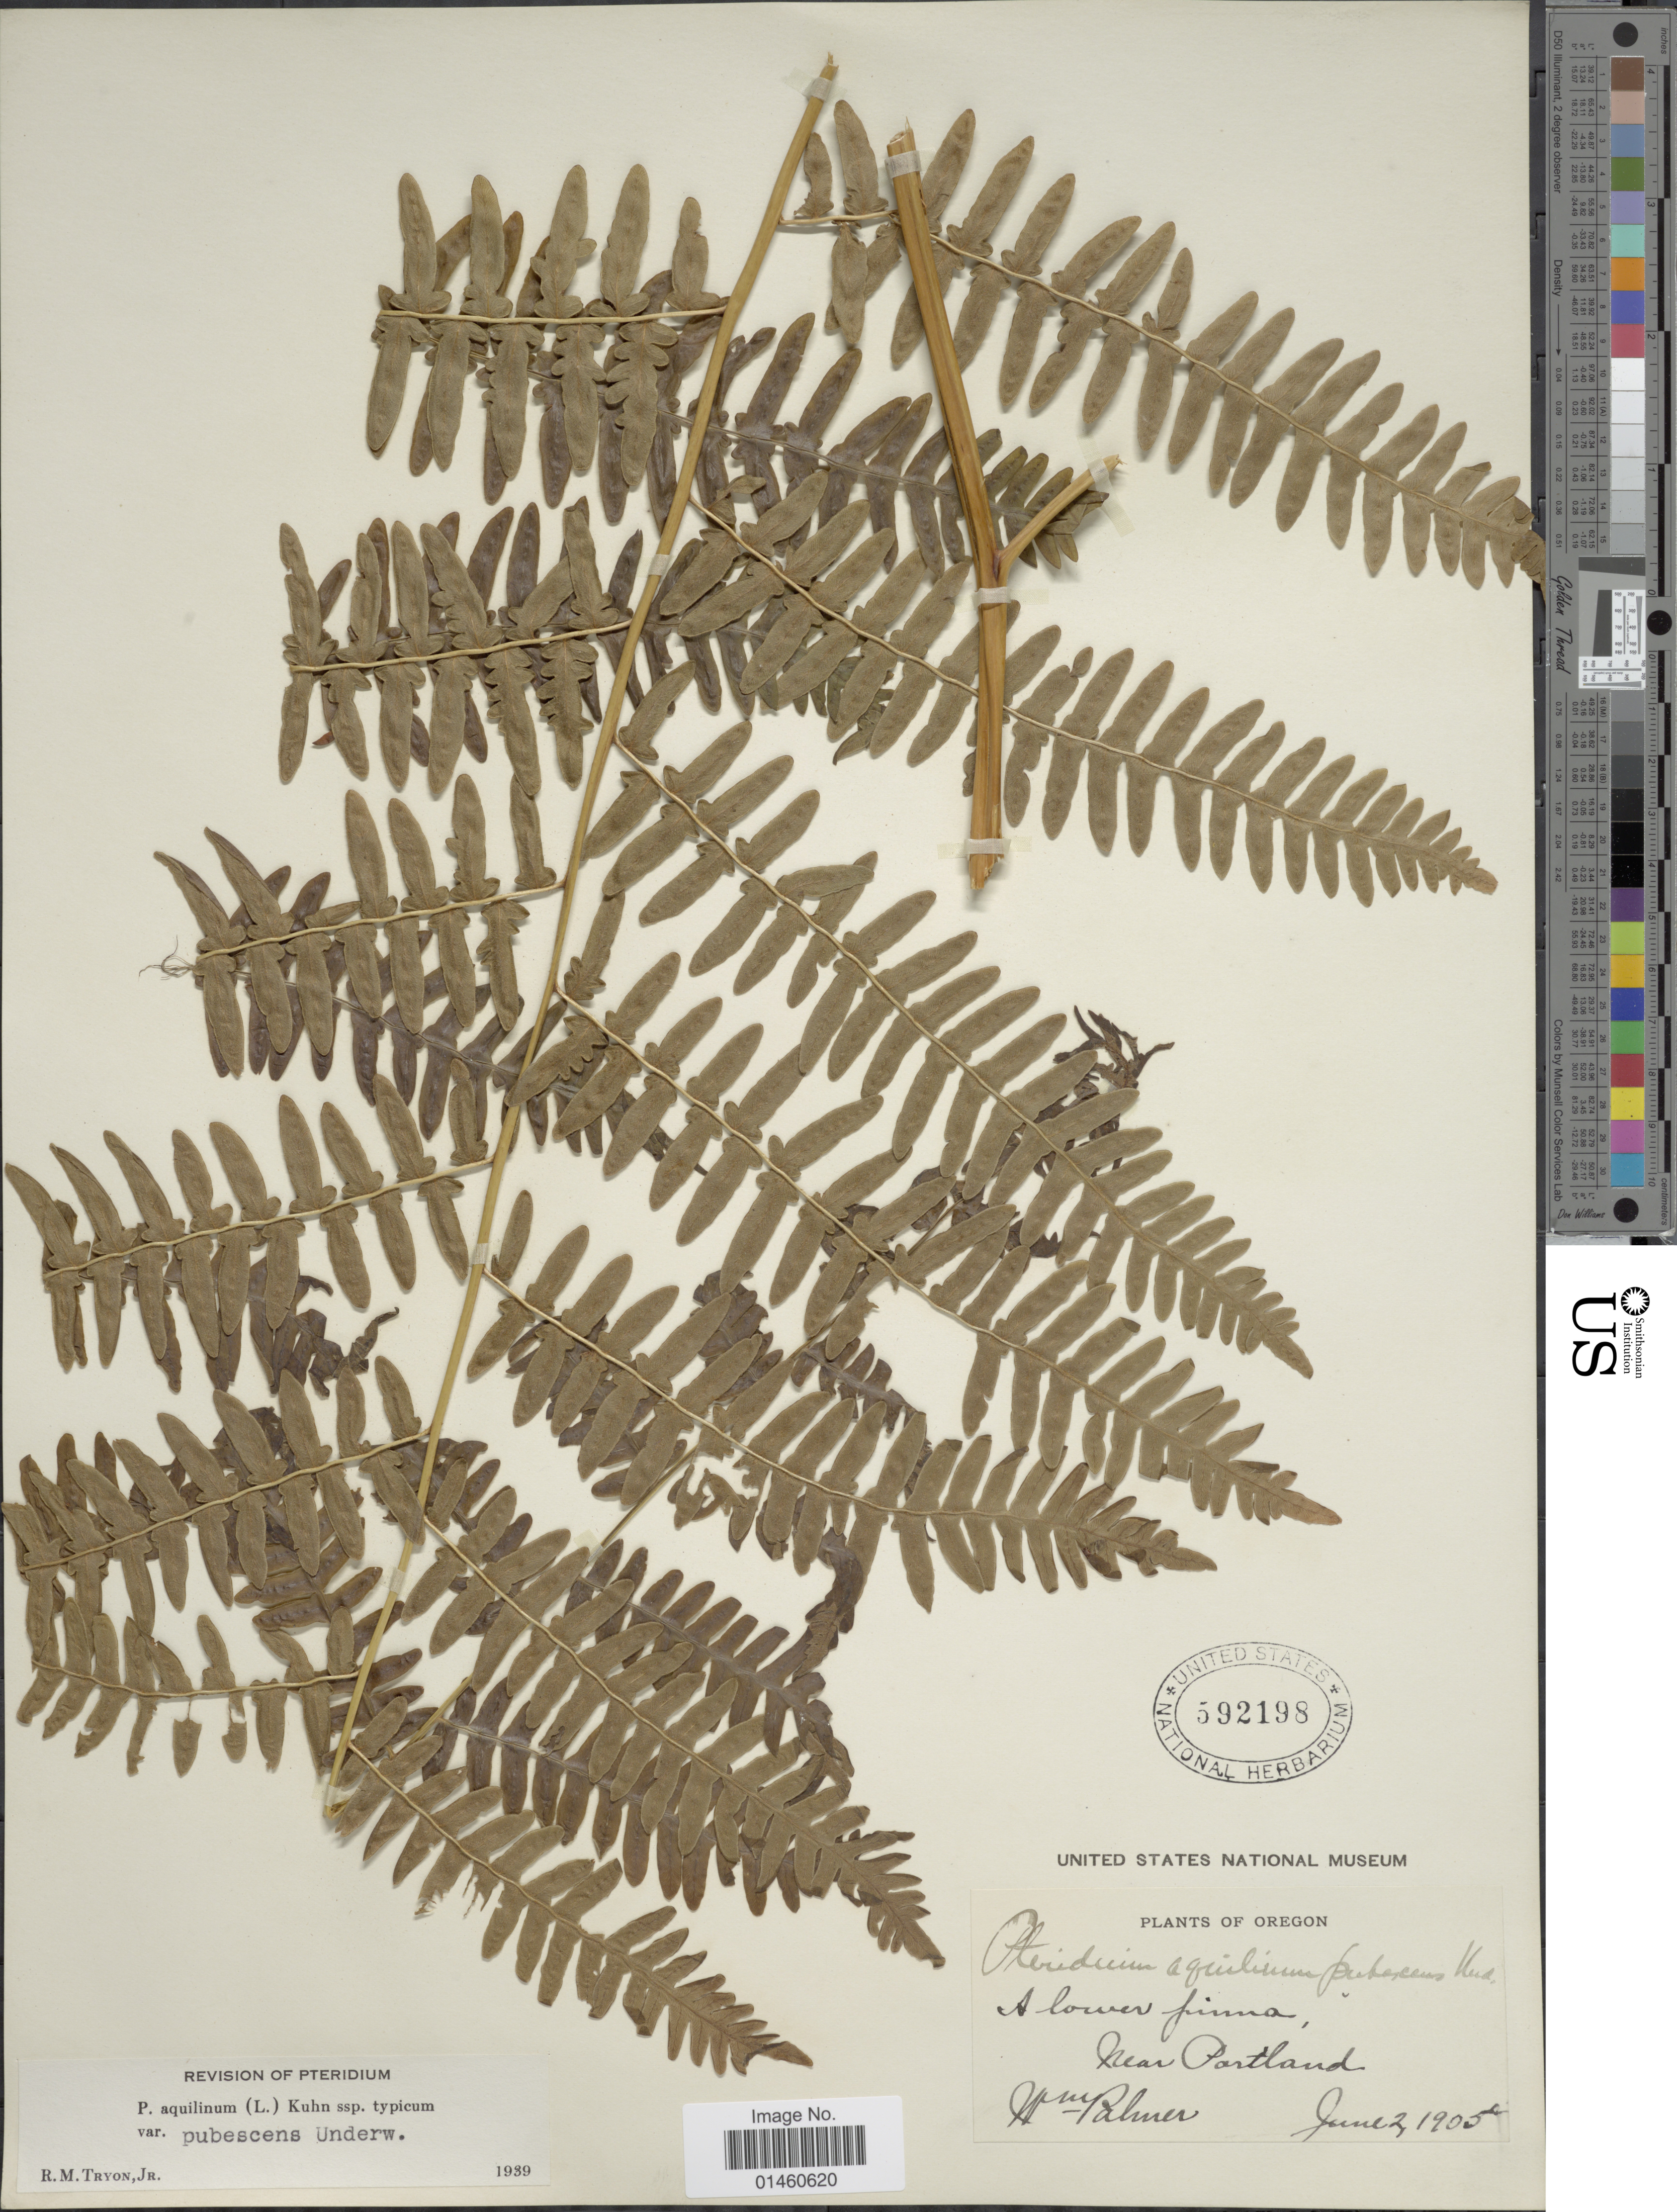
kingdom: Plantae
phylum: Tracheophyta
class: Polypodiopsida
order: Polypodiales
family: Dennstaedtiaceae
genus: Pteridium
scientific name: Pteridium pubescens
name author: (Underw.) Christenh.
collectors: W. Palmer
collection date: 1905-06-02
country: United States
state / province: Oregon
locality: A lower finna, near Portland.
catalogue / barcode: US 592198